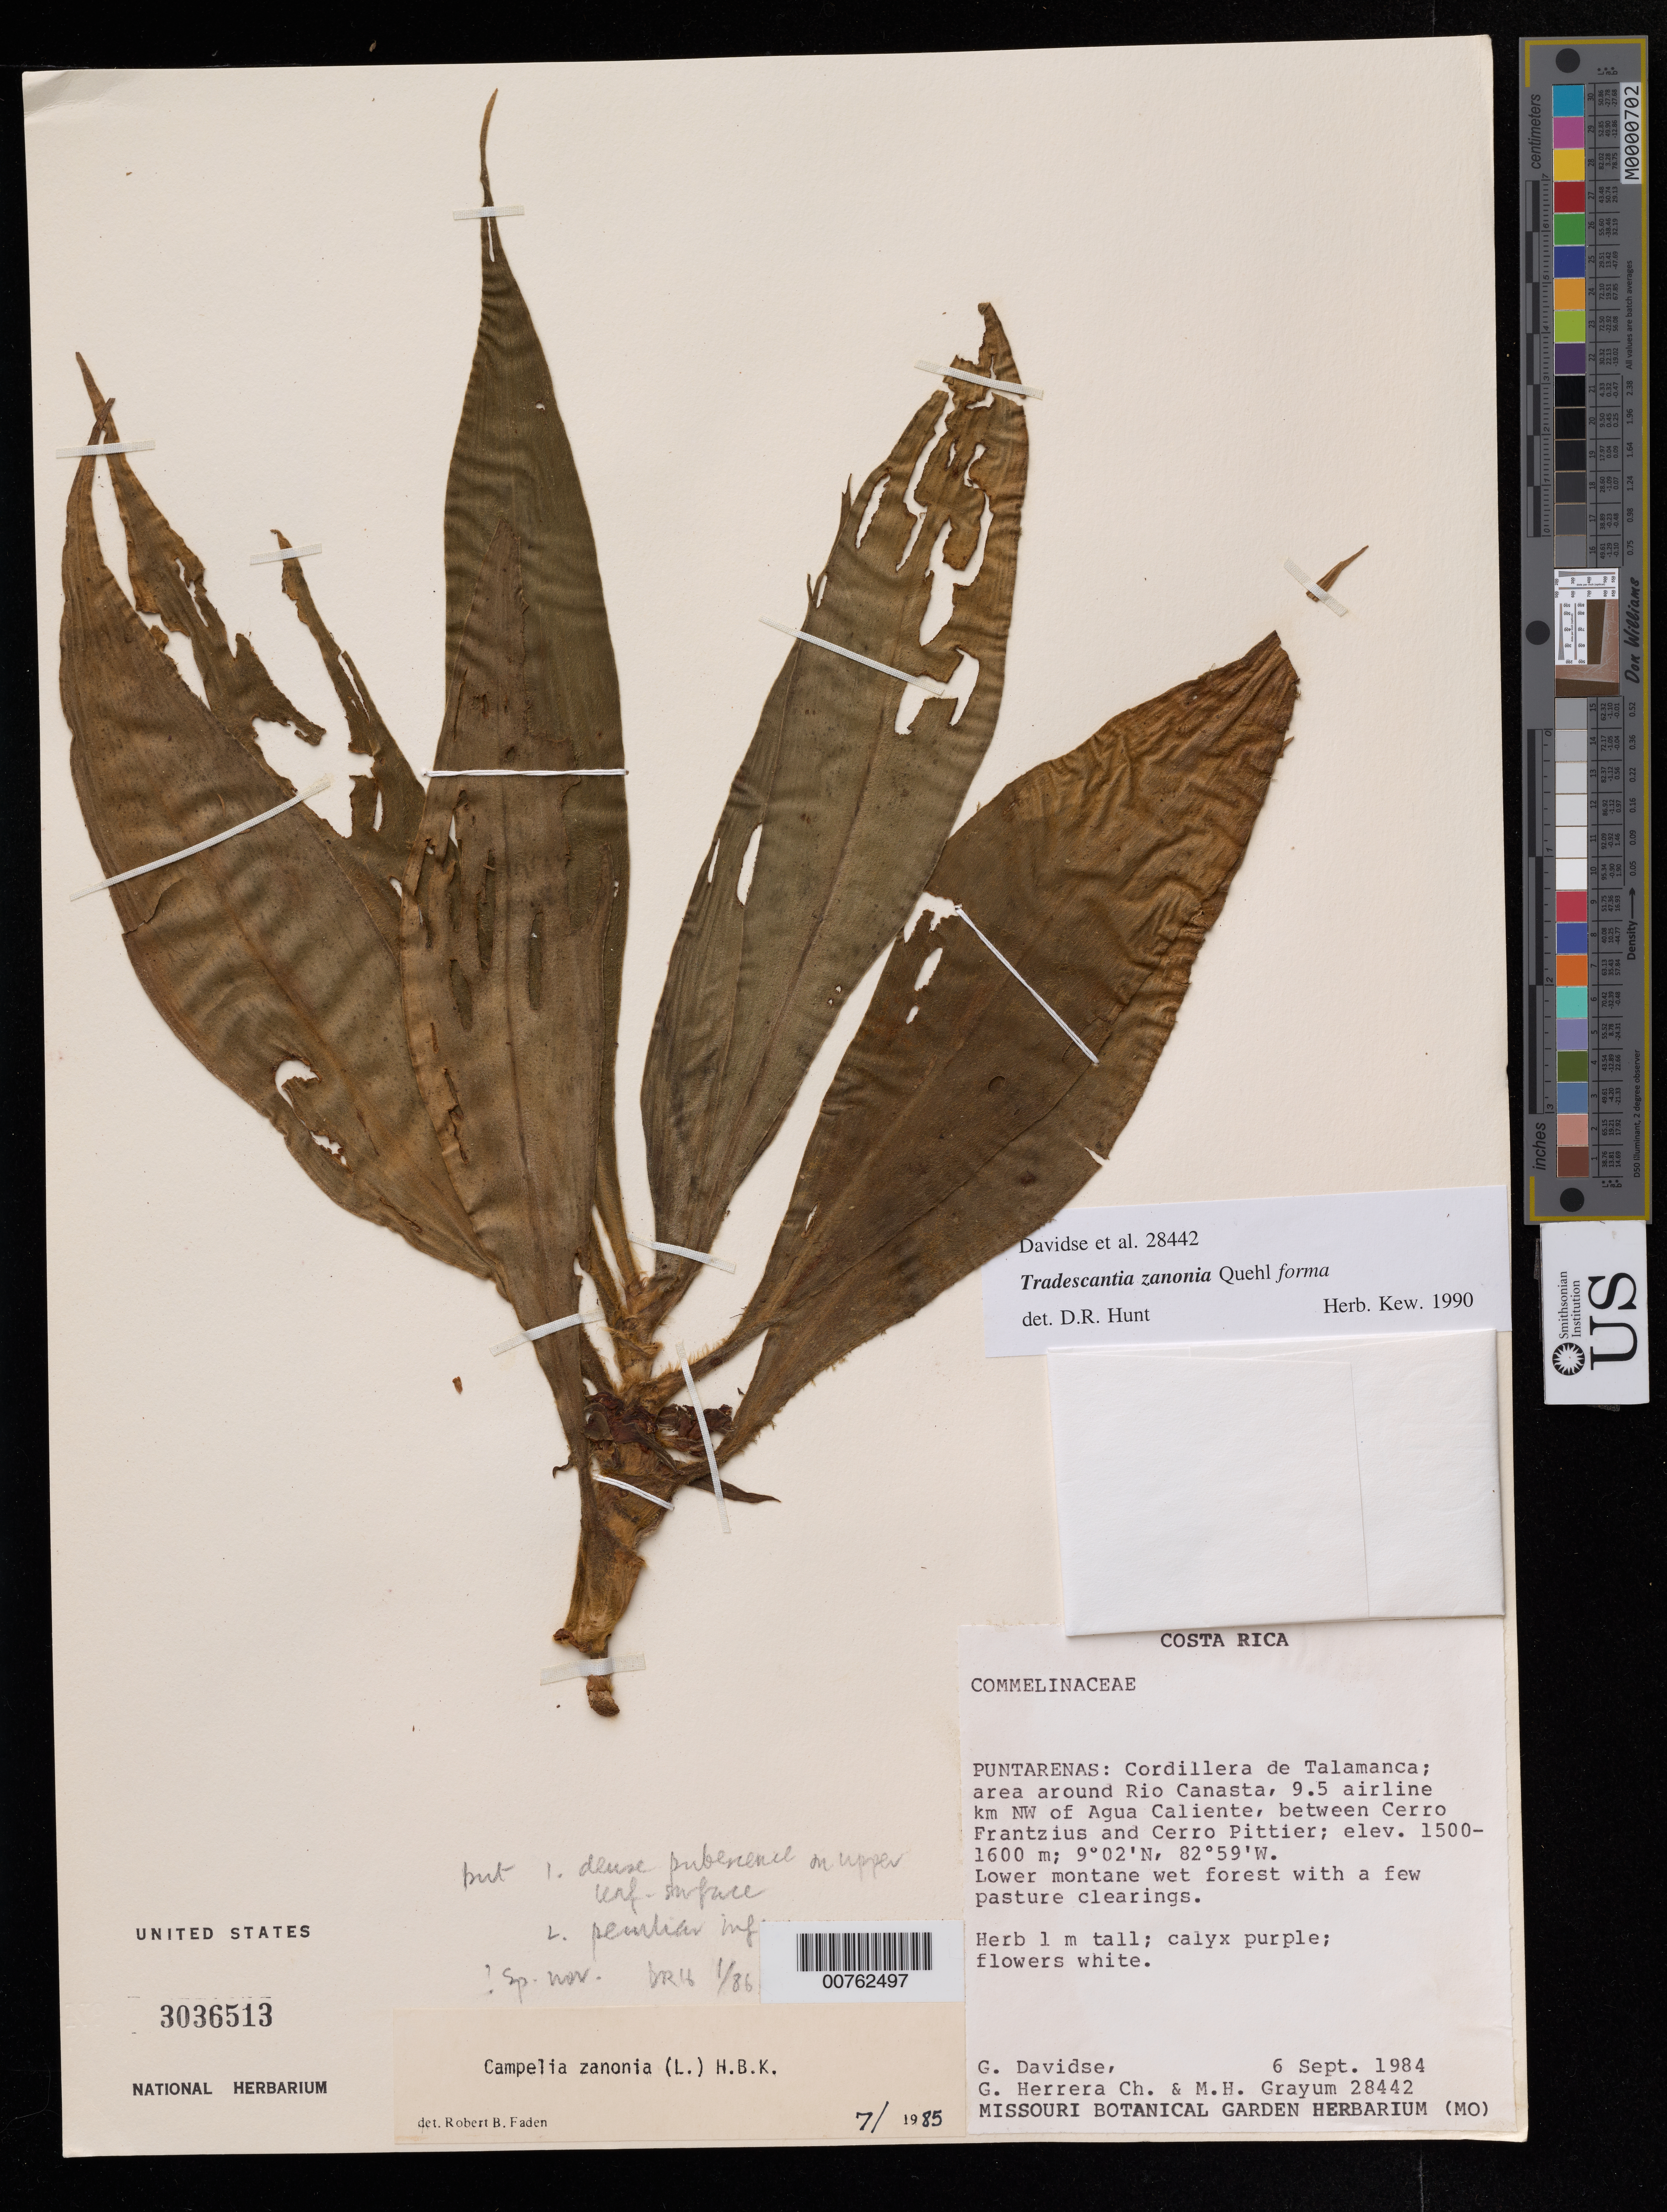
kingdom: Plantae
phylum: Tracheophyta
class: Liliopsida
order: Commelinales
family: Commelinaceae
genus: Tradescantia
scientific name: Tradescantia zanonia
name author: (L.) Sw.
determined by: Hunt, D. R.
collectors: G. Davidse et al.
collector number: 28442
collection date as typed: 06 Sep 1984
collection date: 1984-09-06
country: Costa Rica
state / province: Puntarenas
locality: Cordillera de Talamanca; area around Rio Canasta, 9.5 airline km NW of Agua Caliente, between Cerro Frantzius and Cerro Pittier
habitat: Lower montane wet forest with a few pasture clearings.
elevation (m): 1500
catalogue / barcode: US 3036513